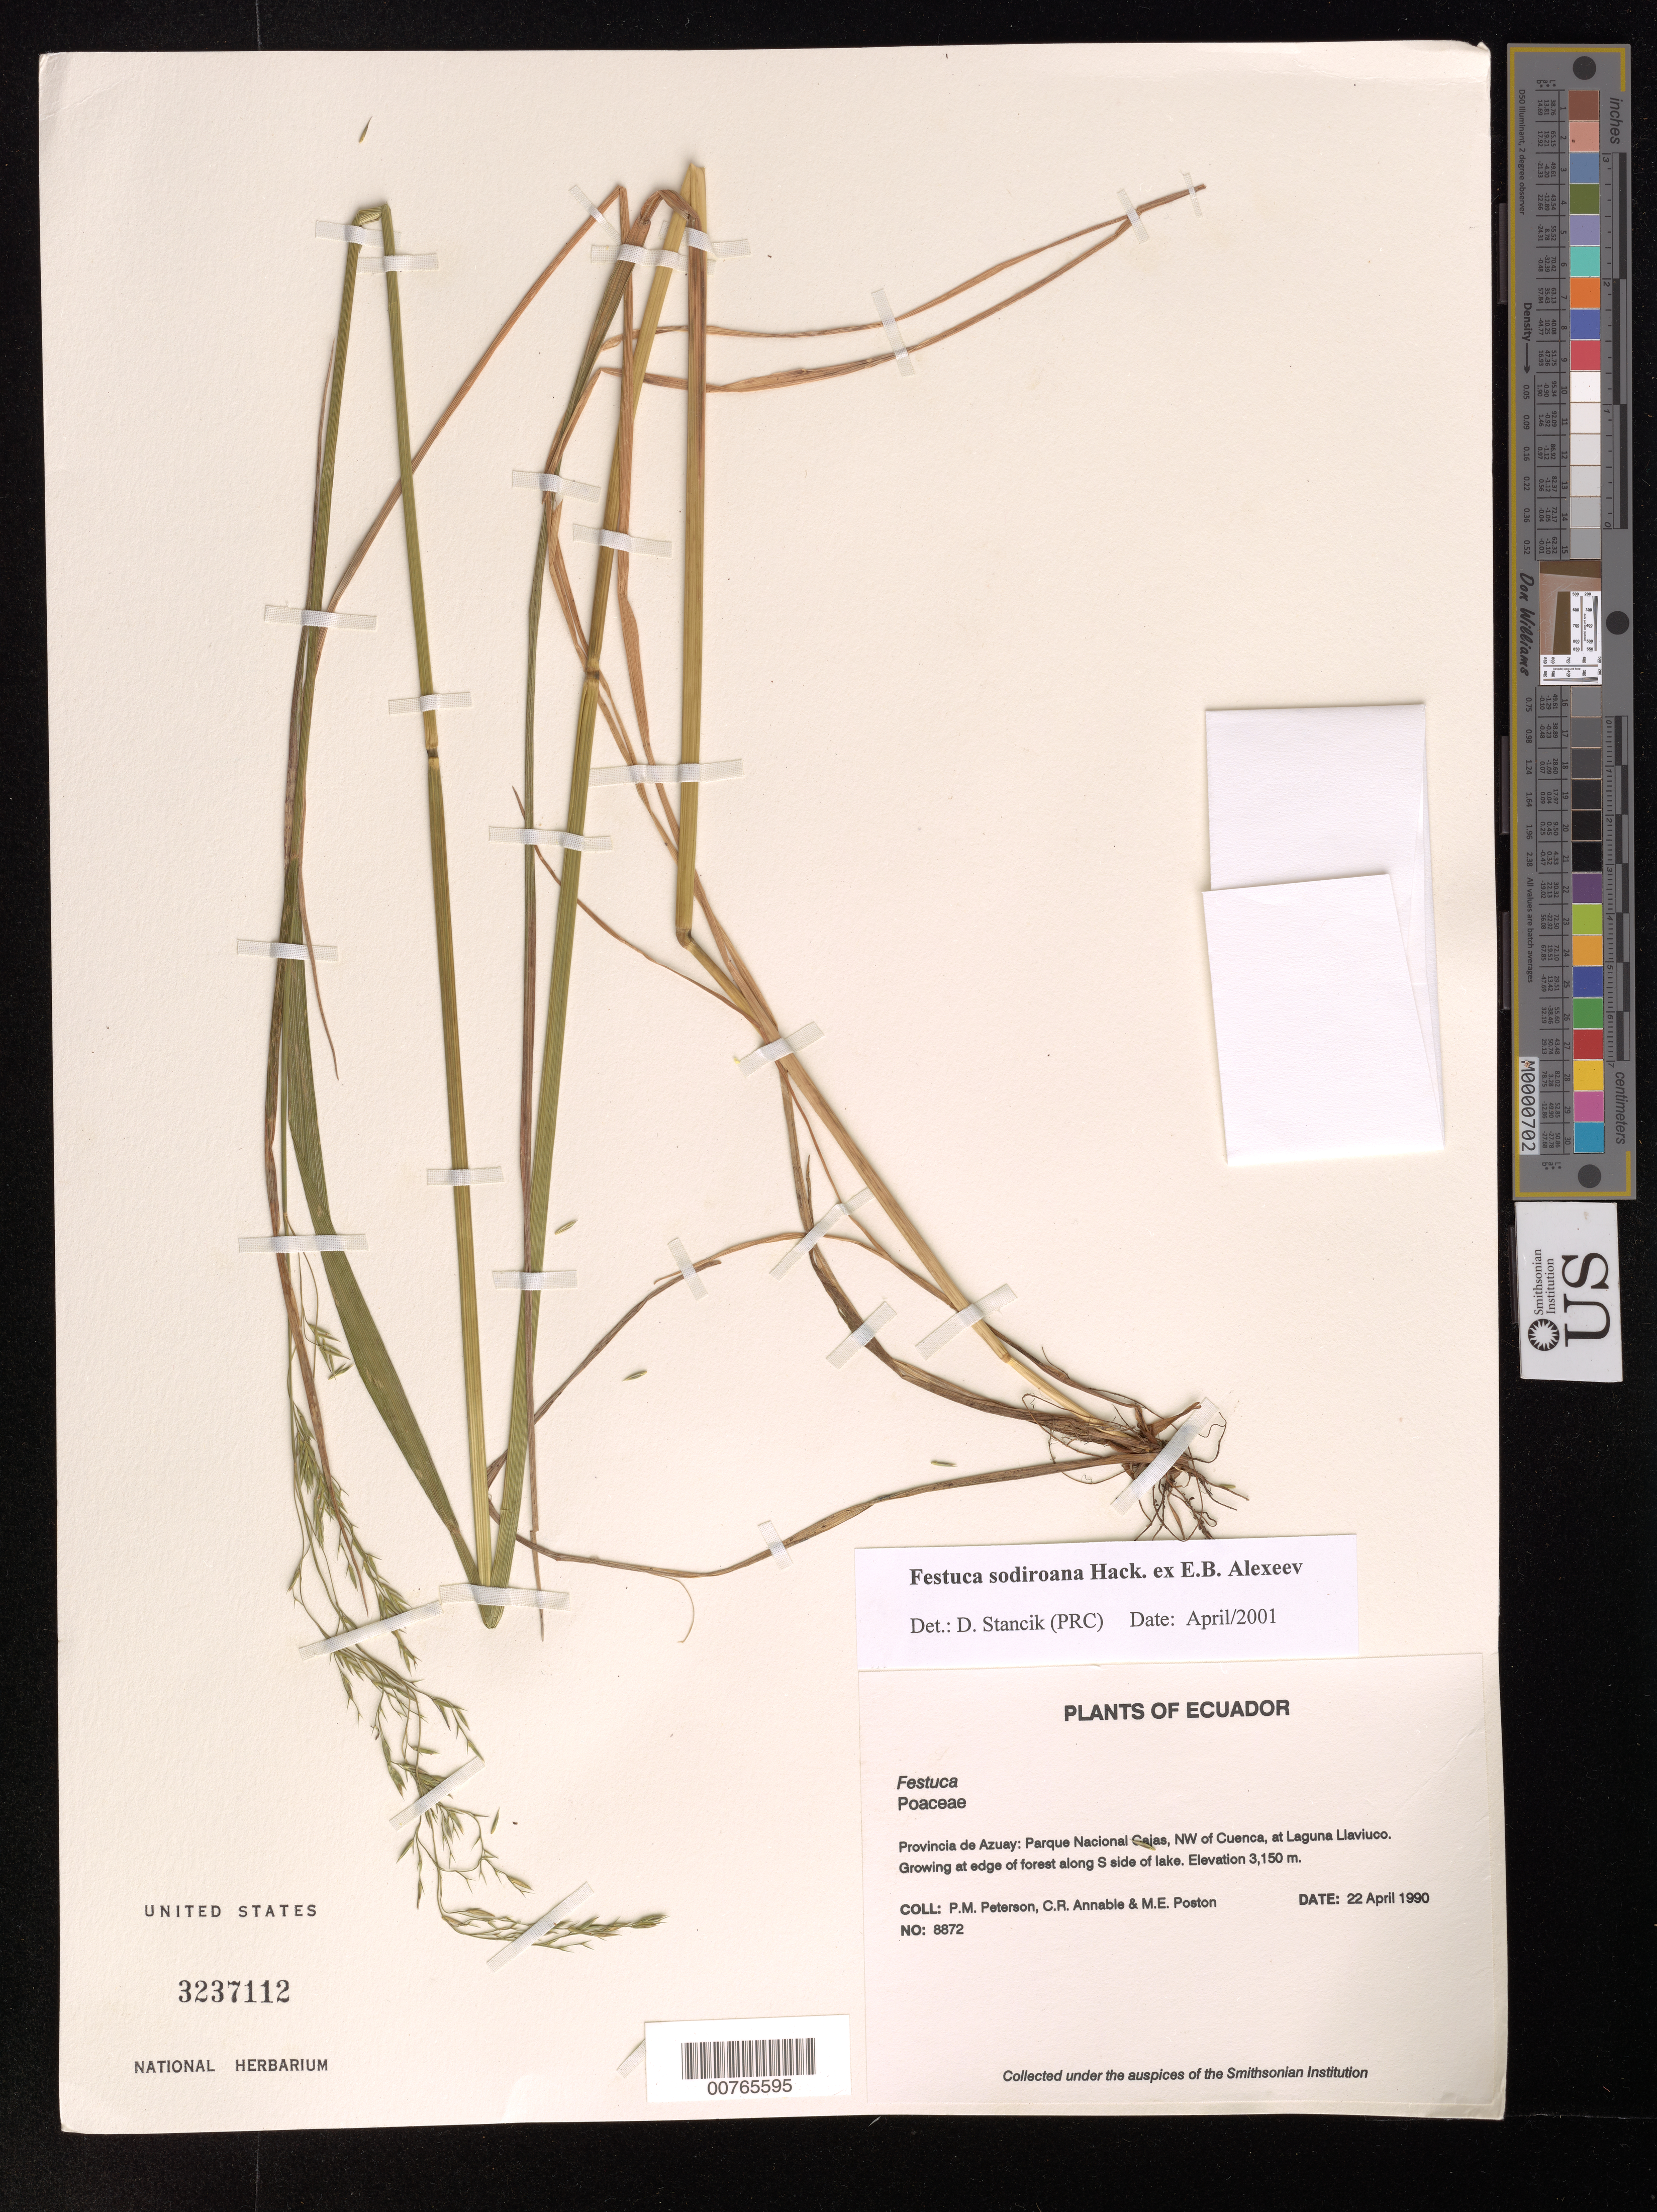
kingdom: Plantae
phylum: Tracheophyta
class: Liliopsida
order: Poales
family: Poaceae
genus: Festuca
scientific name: Festuca sodiroana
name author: Hack. ex E.B. Alexeev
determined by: Stancik, D.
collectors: P. M. Peterson, C. R. Annable & M. Poston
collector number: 08872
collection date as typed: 22 Apr 1990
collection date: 1990-04-22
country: Ecuador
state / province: Azuay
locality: Parque Nacional Cajas, NW of Cuenca, at Laguna Llaviuco.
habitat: Growing at edge of forest along S side of lake.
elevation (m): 3150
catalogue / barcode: US 3237112